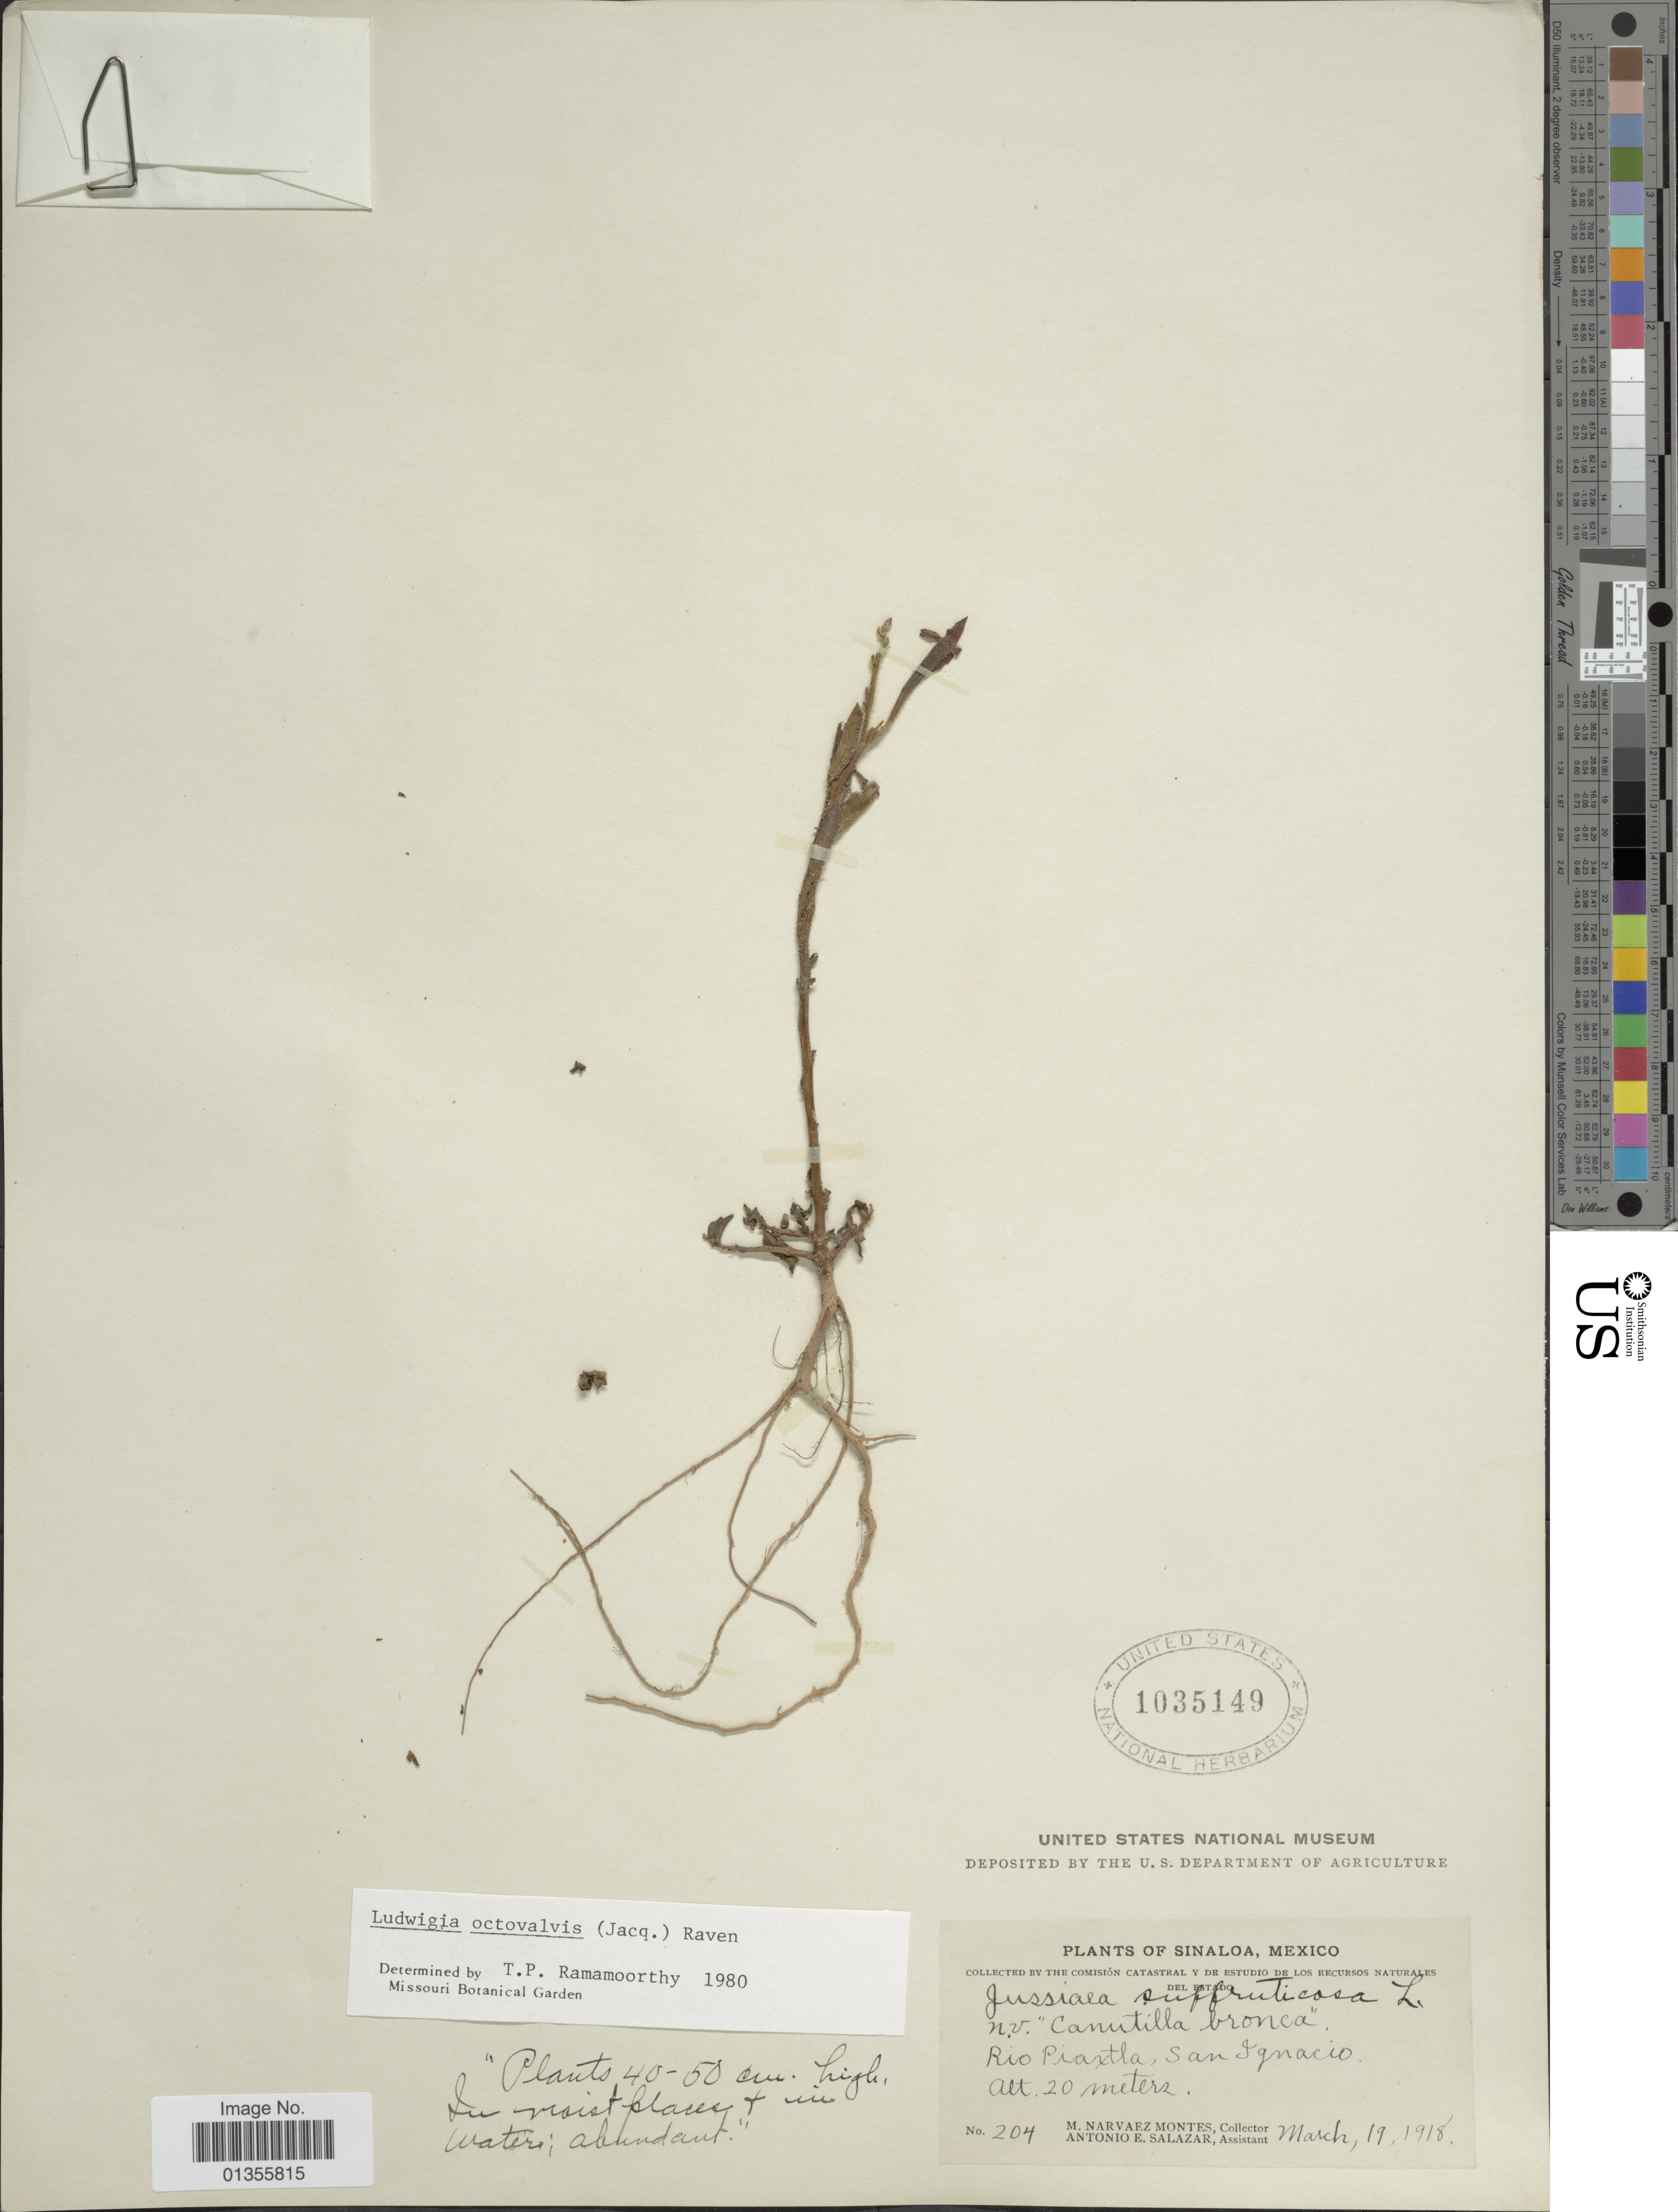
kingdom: Plantae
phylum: Tracheophyta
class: Magnoliopsida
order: Myrtales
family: Onagraceae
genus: Ludwigia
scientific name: Ludwigia octovalvis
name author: (Jacq.) P.H. Raven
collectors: M. Montes & A. E. Salazar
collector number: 204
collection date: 1918-03-19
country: Mexico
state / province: Sinaloa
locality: Rio Piaxtla, San Ignacio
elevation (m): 20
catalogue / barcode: US 1035149